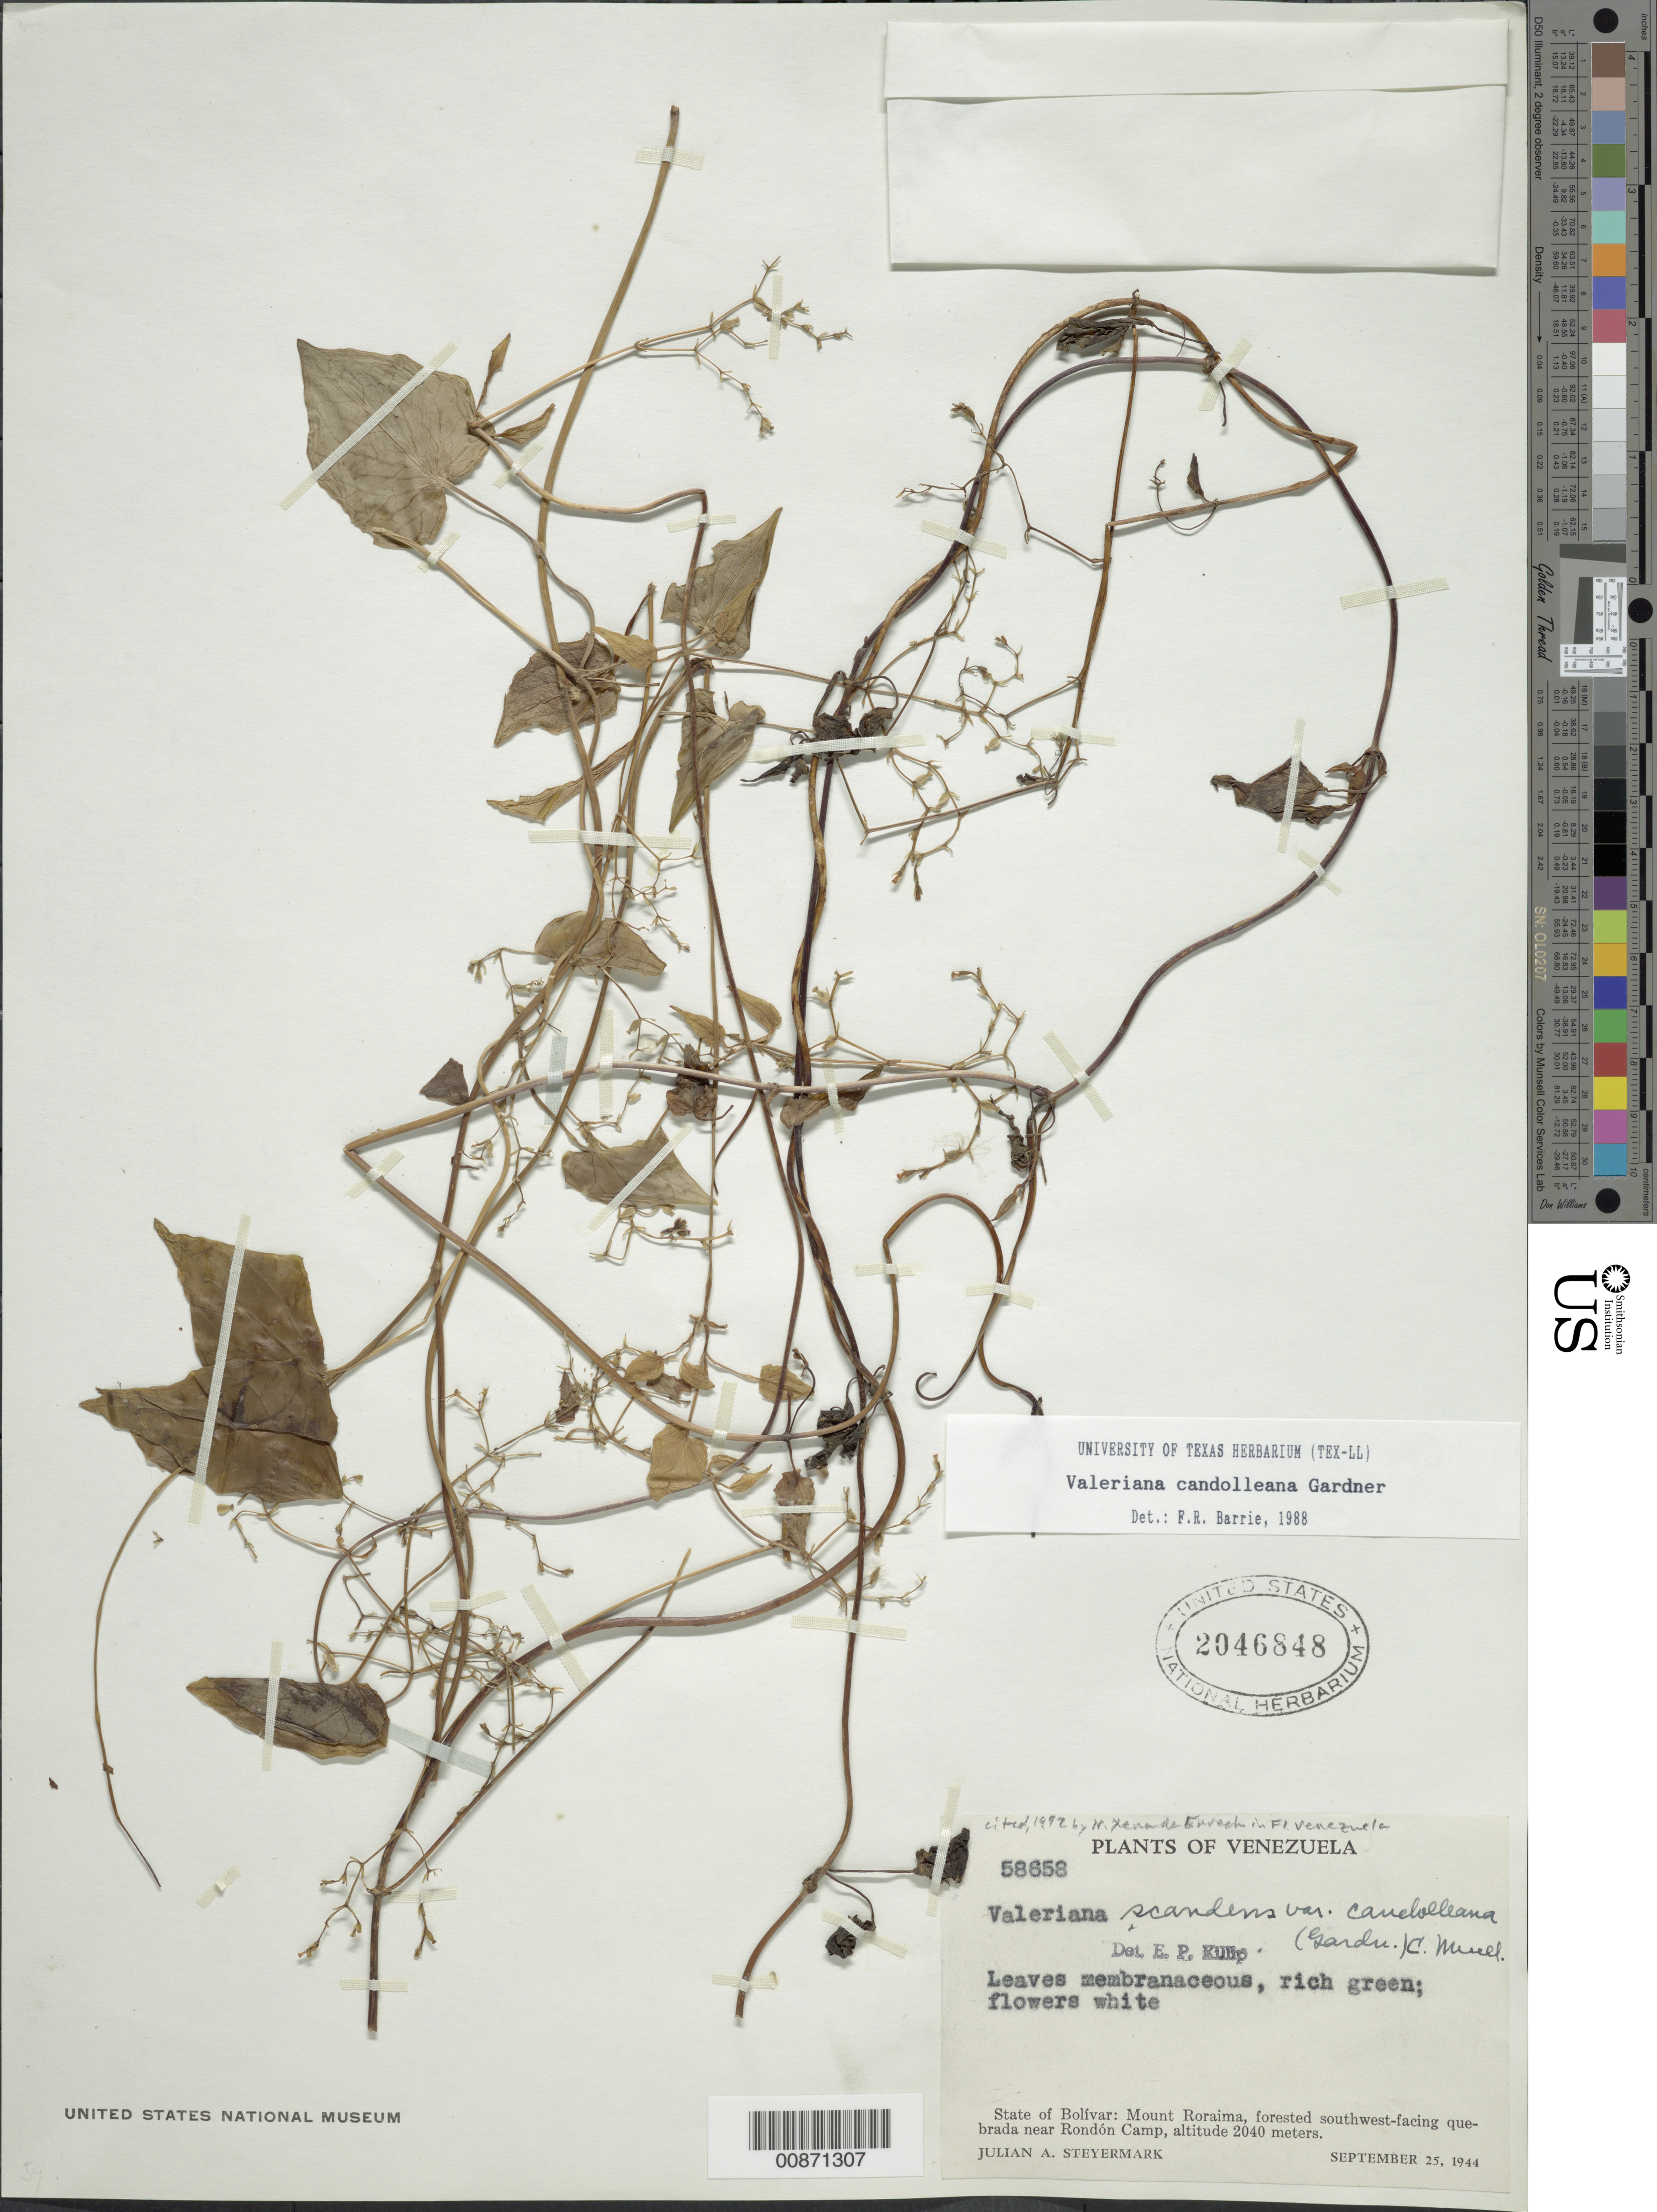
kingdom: Plantae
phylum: Tracheophyta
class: Magnoliopsida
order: Dipsacales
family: Caprifoliaceae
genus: Valeriana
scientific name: Valeriana candolleana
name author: Gardner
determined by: Barrie, F. R.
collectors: J. Steyermark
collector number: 58658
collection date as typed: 25-Sep-44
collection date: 1944-09-25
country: Venezuela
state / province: Bolívar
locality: Mt. Roraima, Rondón Camp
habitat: Forested SW-facing quebrada near camp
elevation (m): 2040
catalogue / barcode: US 2046848